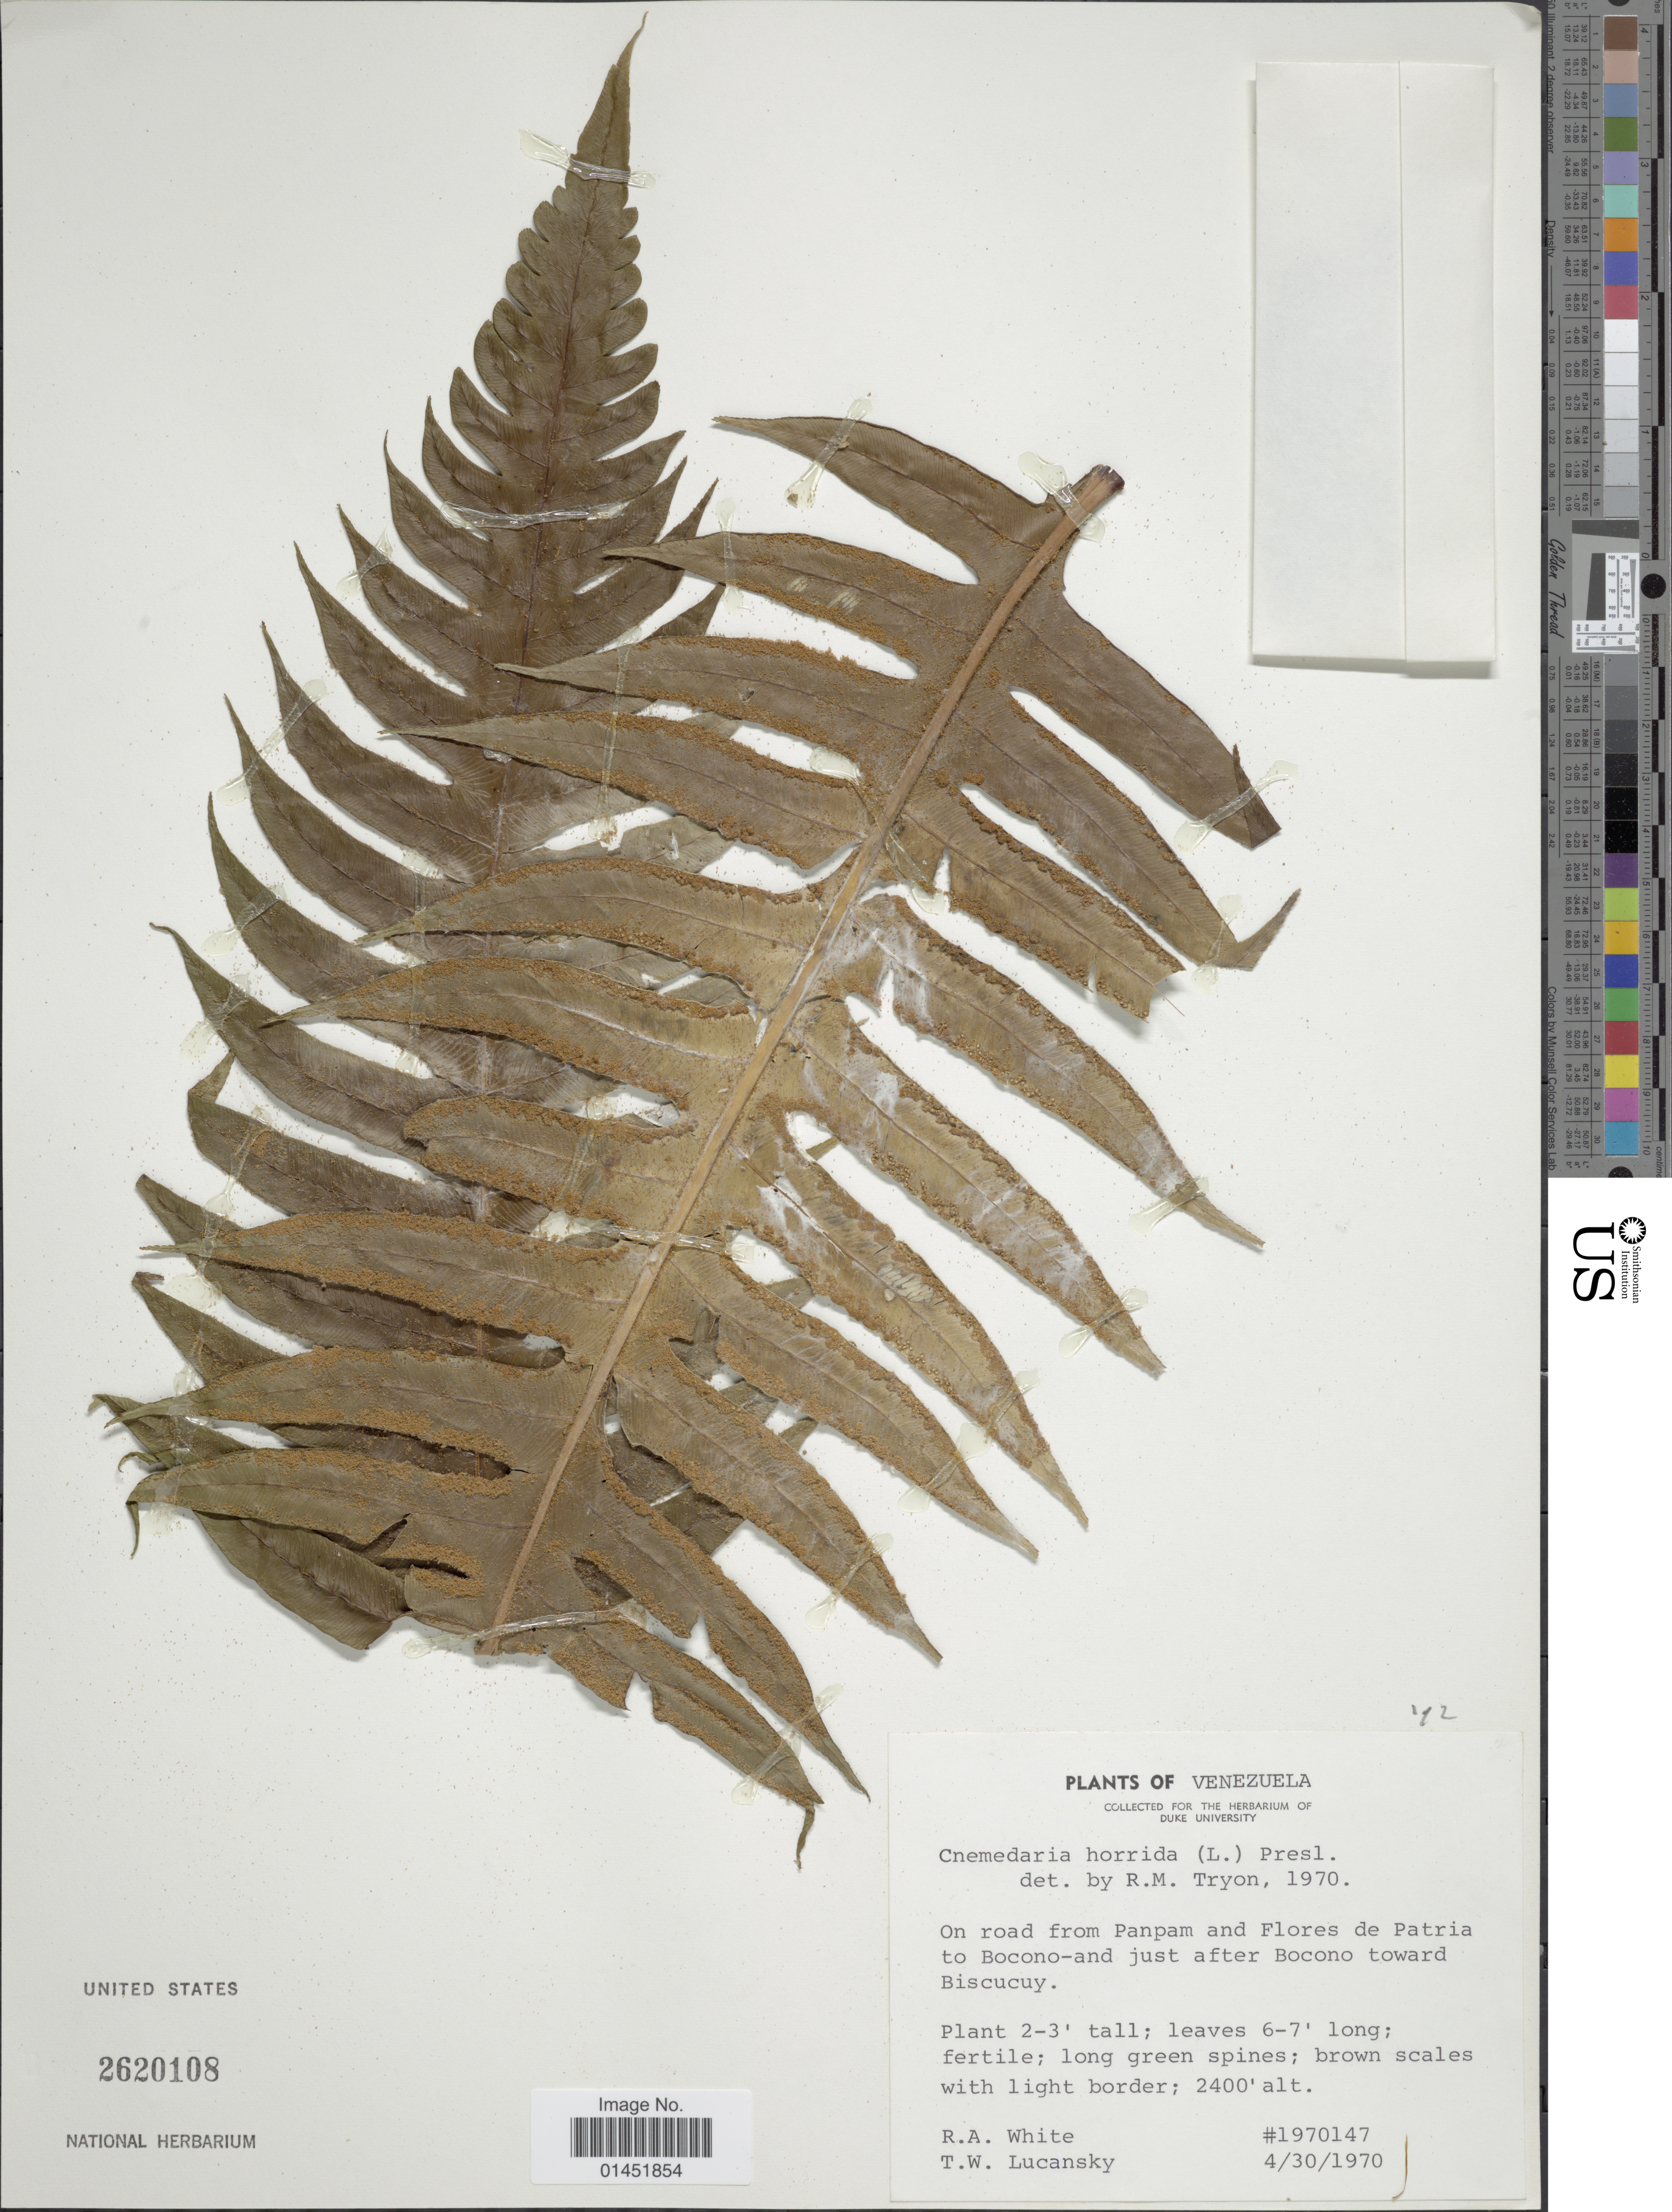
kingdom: Plantae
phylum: Tracheophyta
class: Polypodiopsida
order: Cyatheales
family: Cyatheaceae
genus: Cyathea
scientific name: Cyathea horrida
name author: (L.) Sm.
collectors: R. A. White & T. Lucansky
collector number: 1970147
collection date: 1970-04-30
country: Venezuela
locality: On road from Panpam and flores de Patria to Bocono-and just after Bocono toward Biscucuy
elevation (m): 732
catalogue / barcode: US 2620108